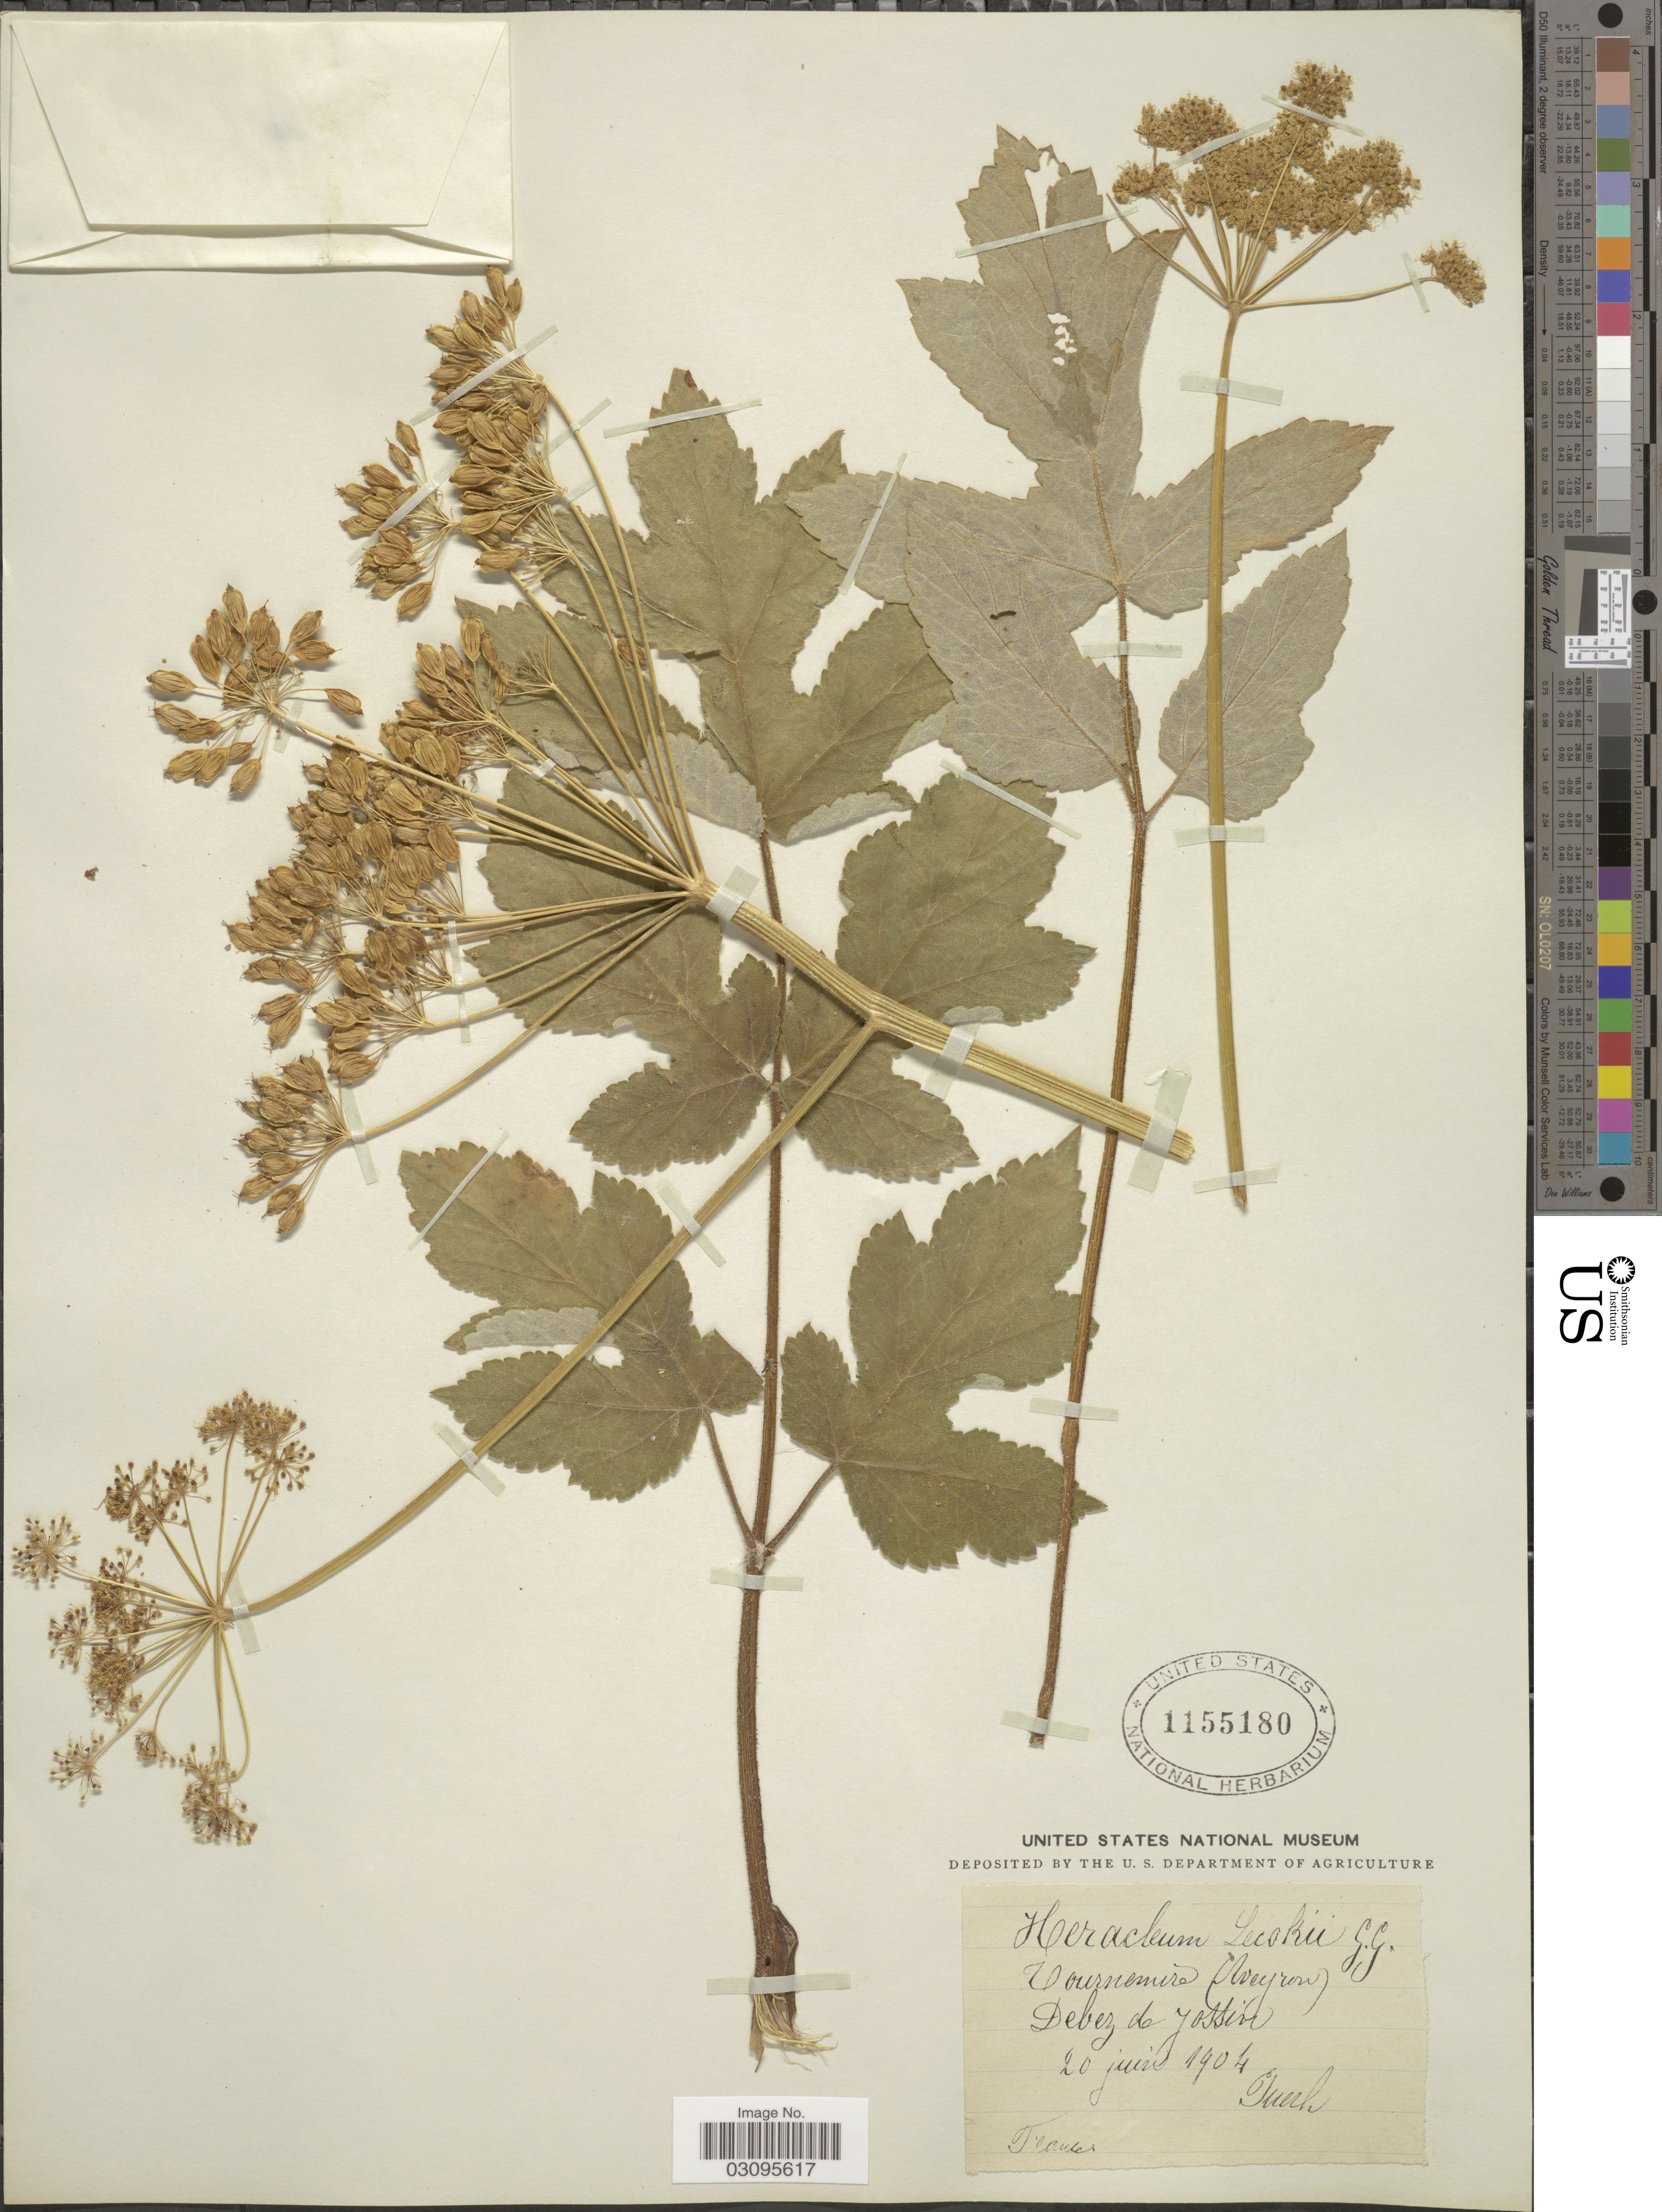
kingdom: Plantae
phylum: Tracheophyta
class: Magnoliopsida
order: Apiales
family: Apiaceae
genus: Heracleum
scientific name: Heracleum lecokii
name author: Gren. & Godr.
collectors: Peurh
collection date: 1904-06-20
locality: Tournemire (Aveyron) Debez de Jossin.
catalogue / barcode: US 1155180